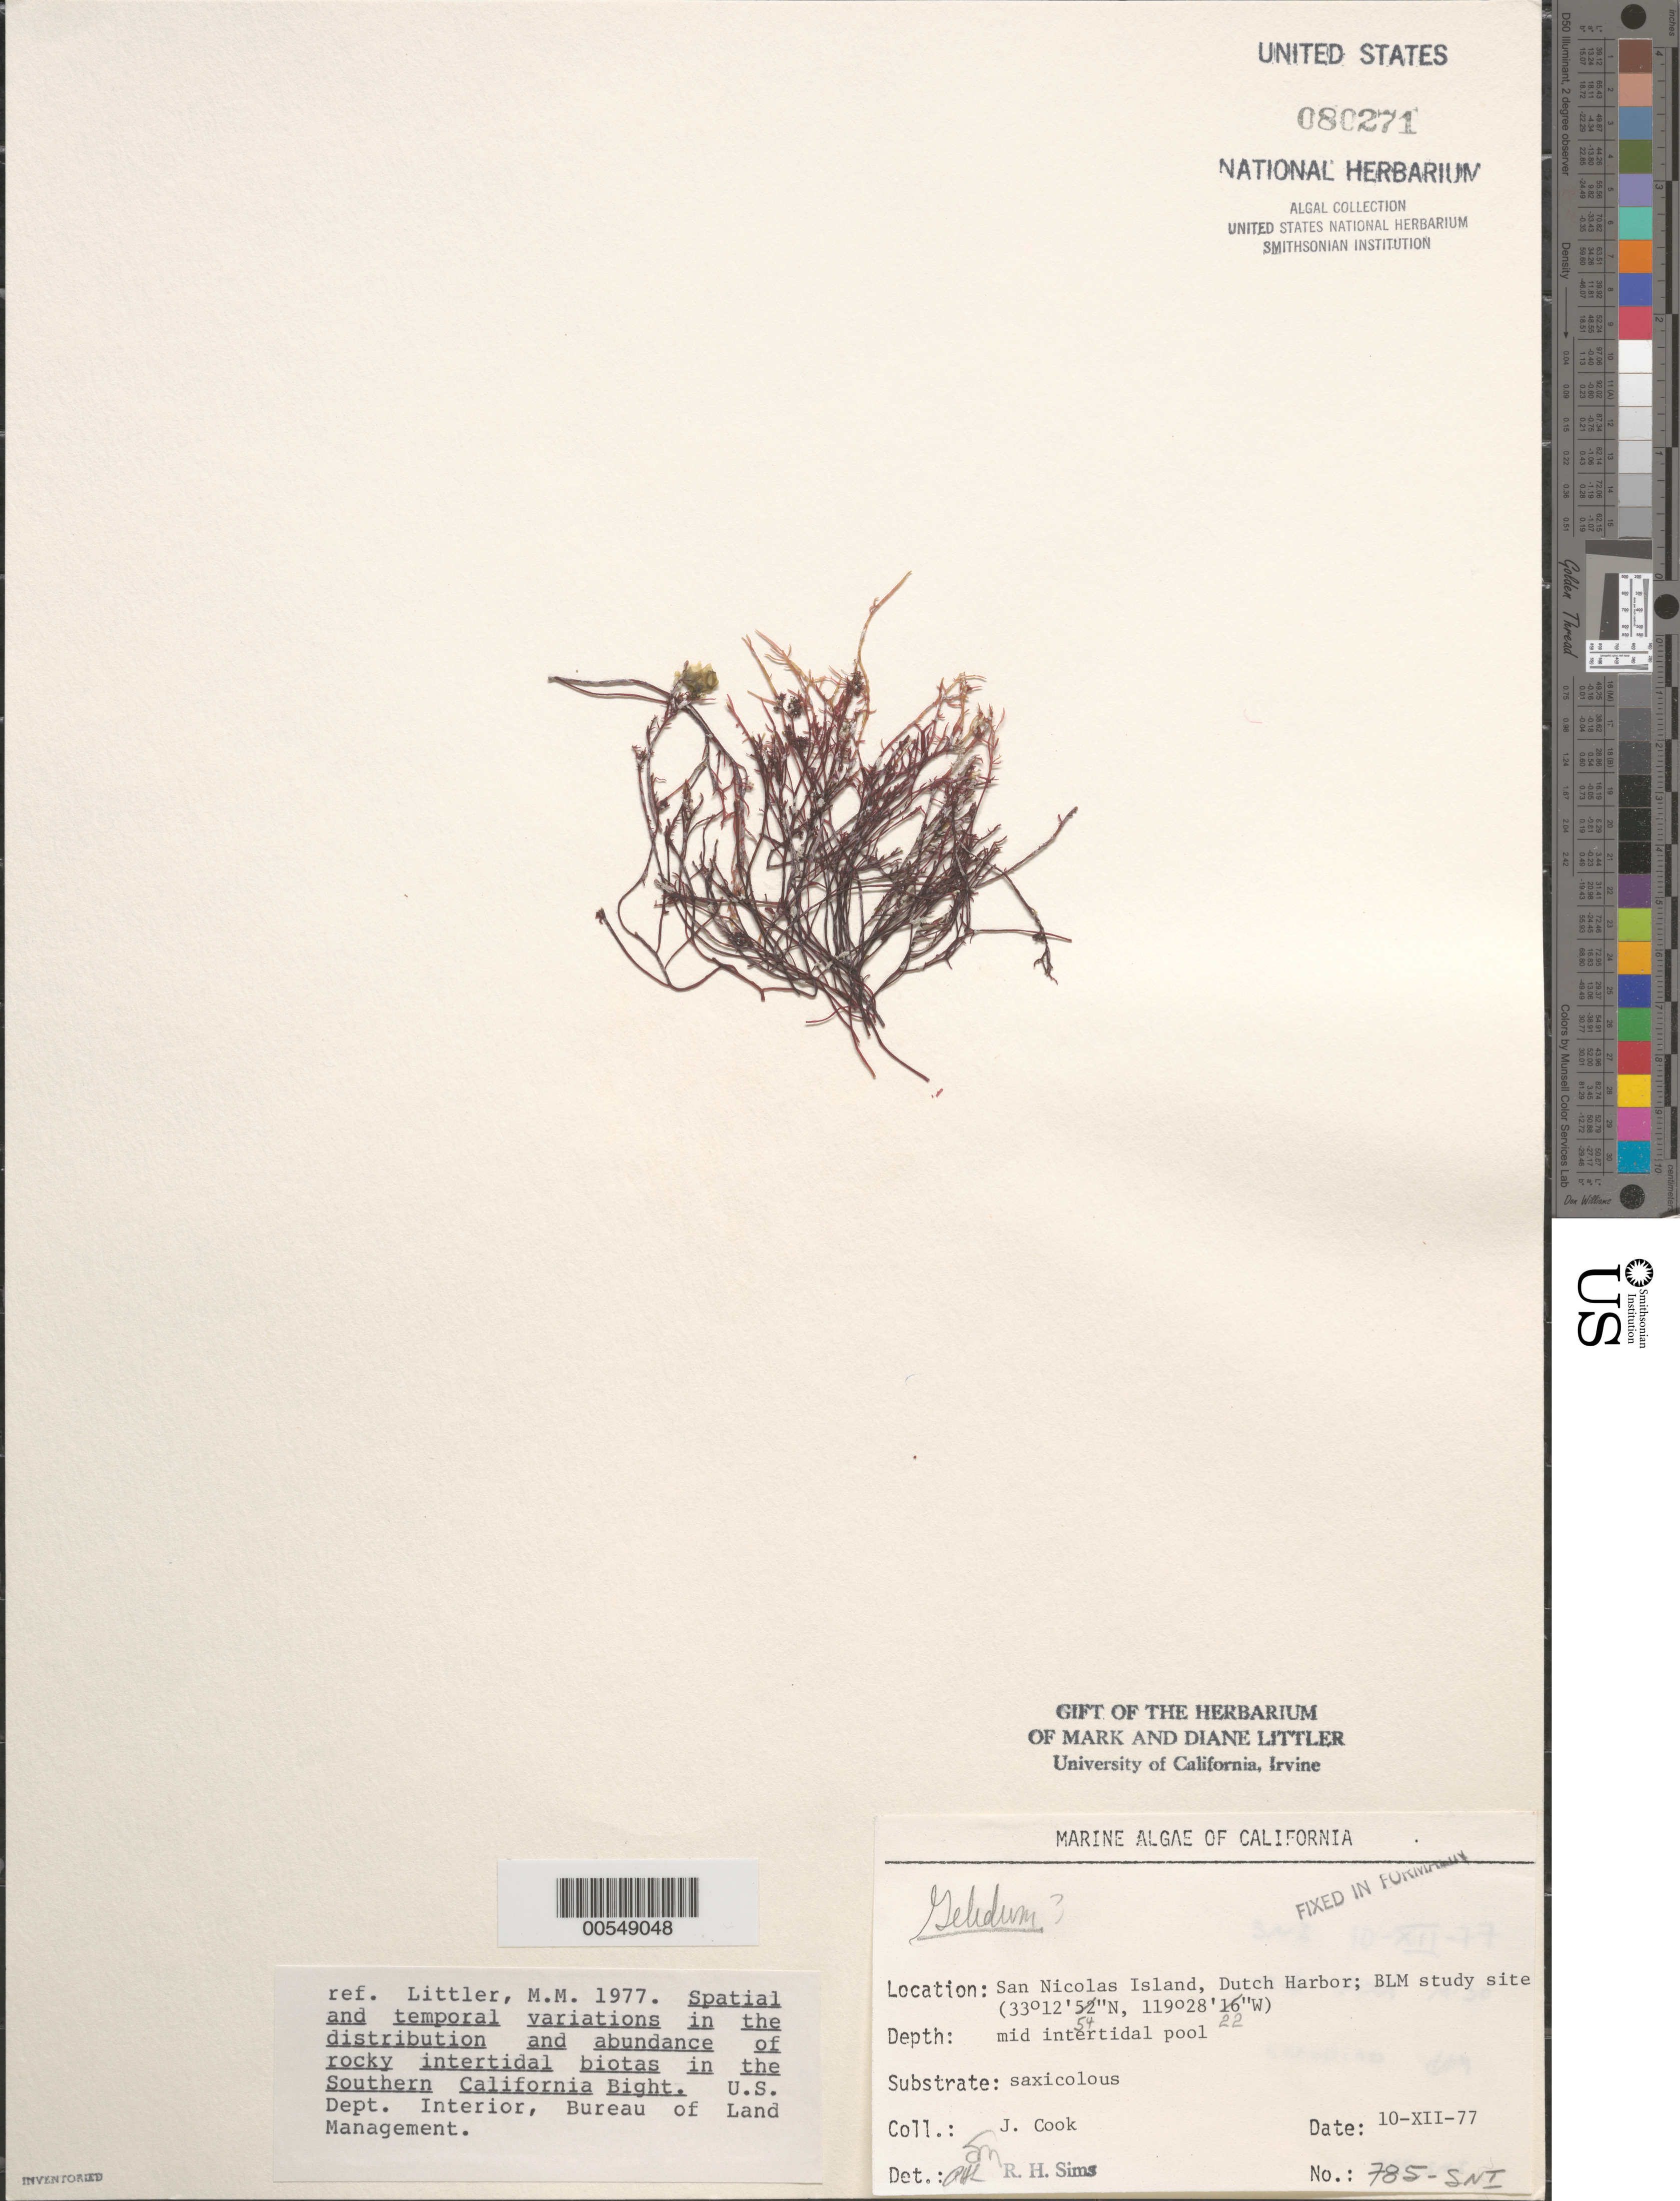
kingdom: Plantae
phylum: Rhodophyta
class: Florideophyceae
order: Gelidiales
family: Gelidiaceae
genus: Gelidium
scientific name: Gelidium sp.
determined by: Sims, Robert H.; Murray, S. N.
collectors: J. Cook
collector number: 785-sni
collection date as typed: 10 Dec 1977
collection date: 1977-12-10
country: United States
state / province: California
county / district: Ventura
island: San Nicolas Island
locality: Dutch Harbor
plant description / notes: BLM-SOCALBIGHT Rocky Intertidal Survey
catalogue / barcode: US 80271